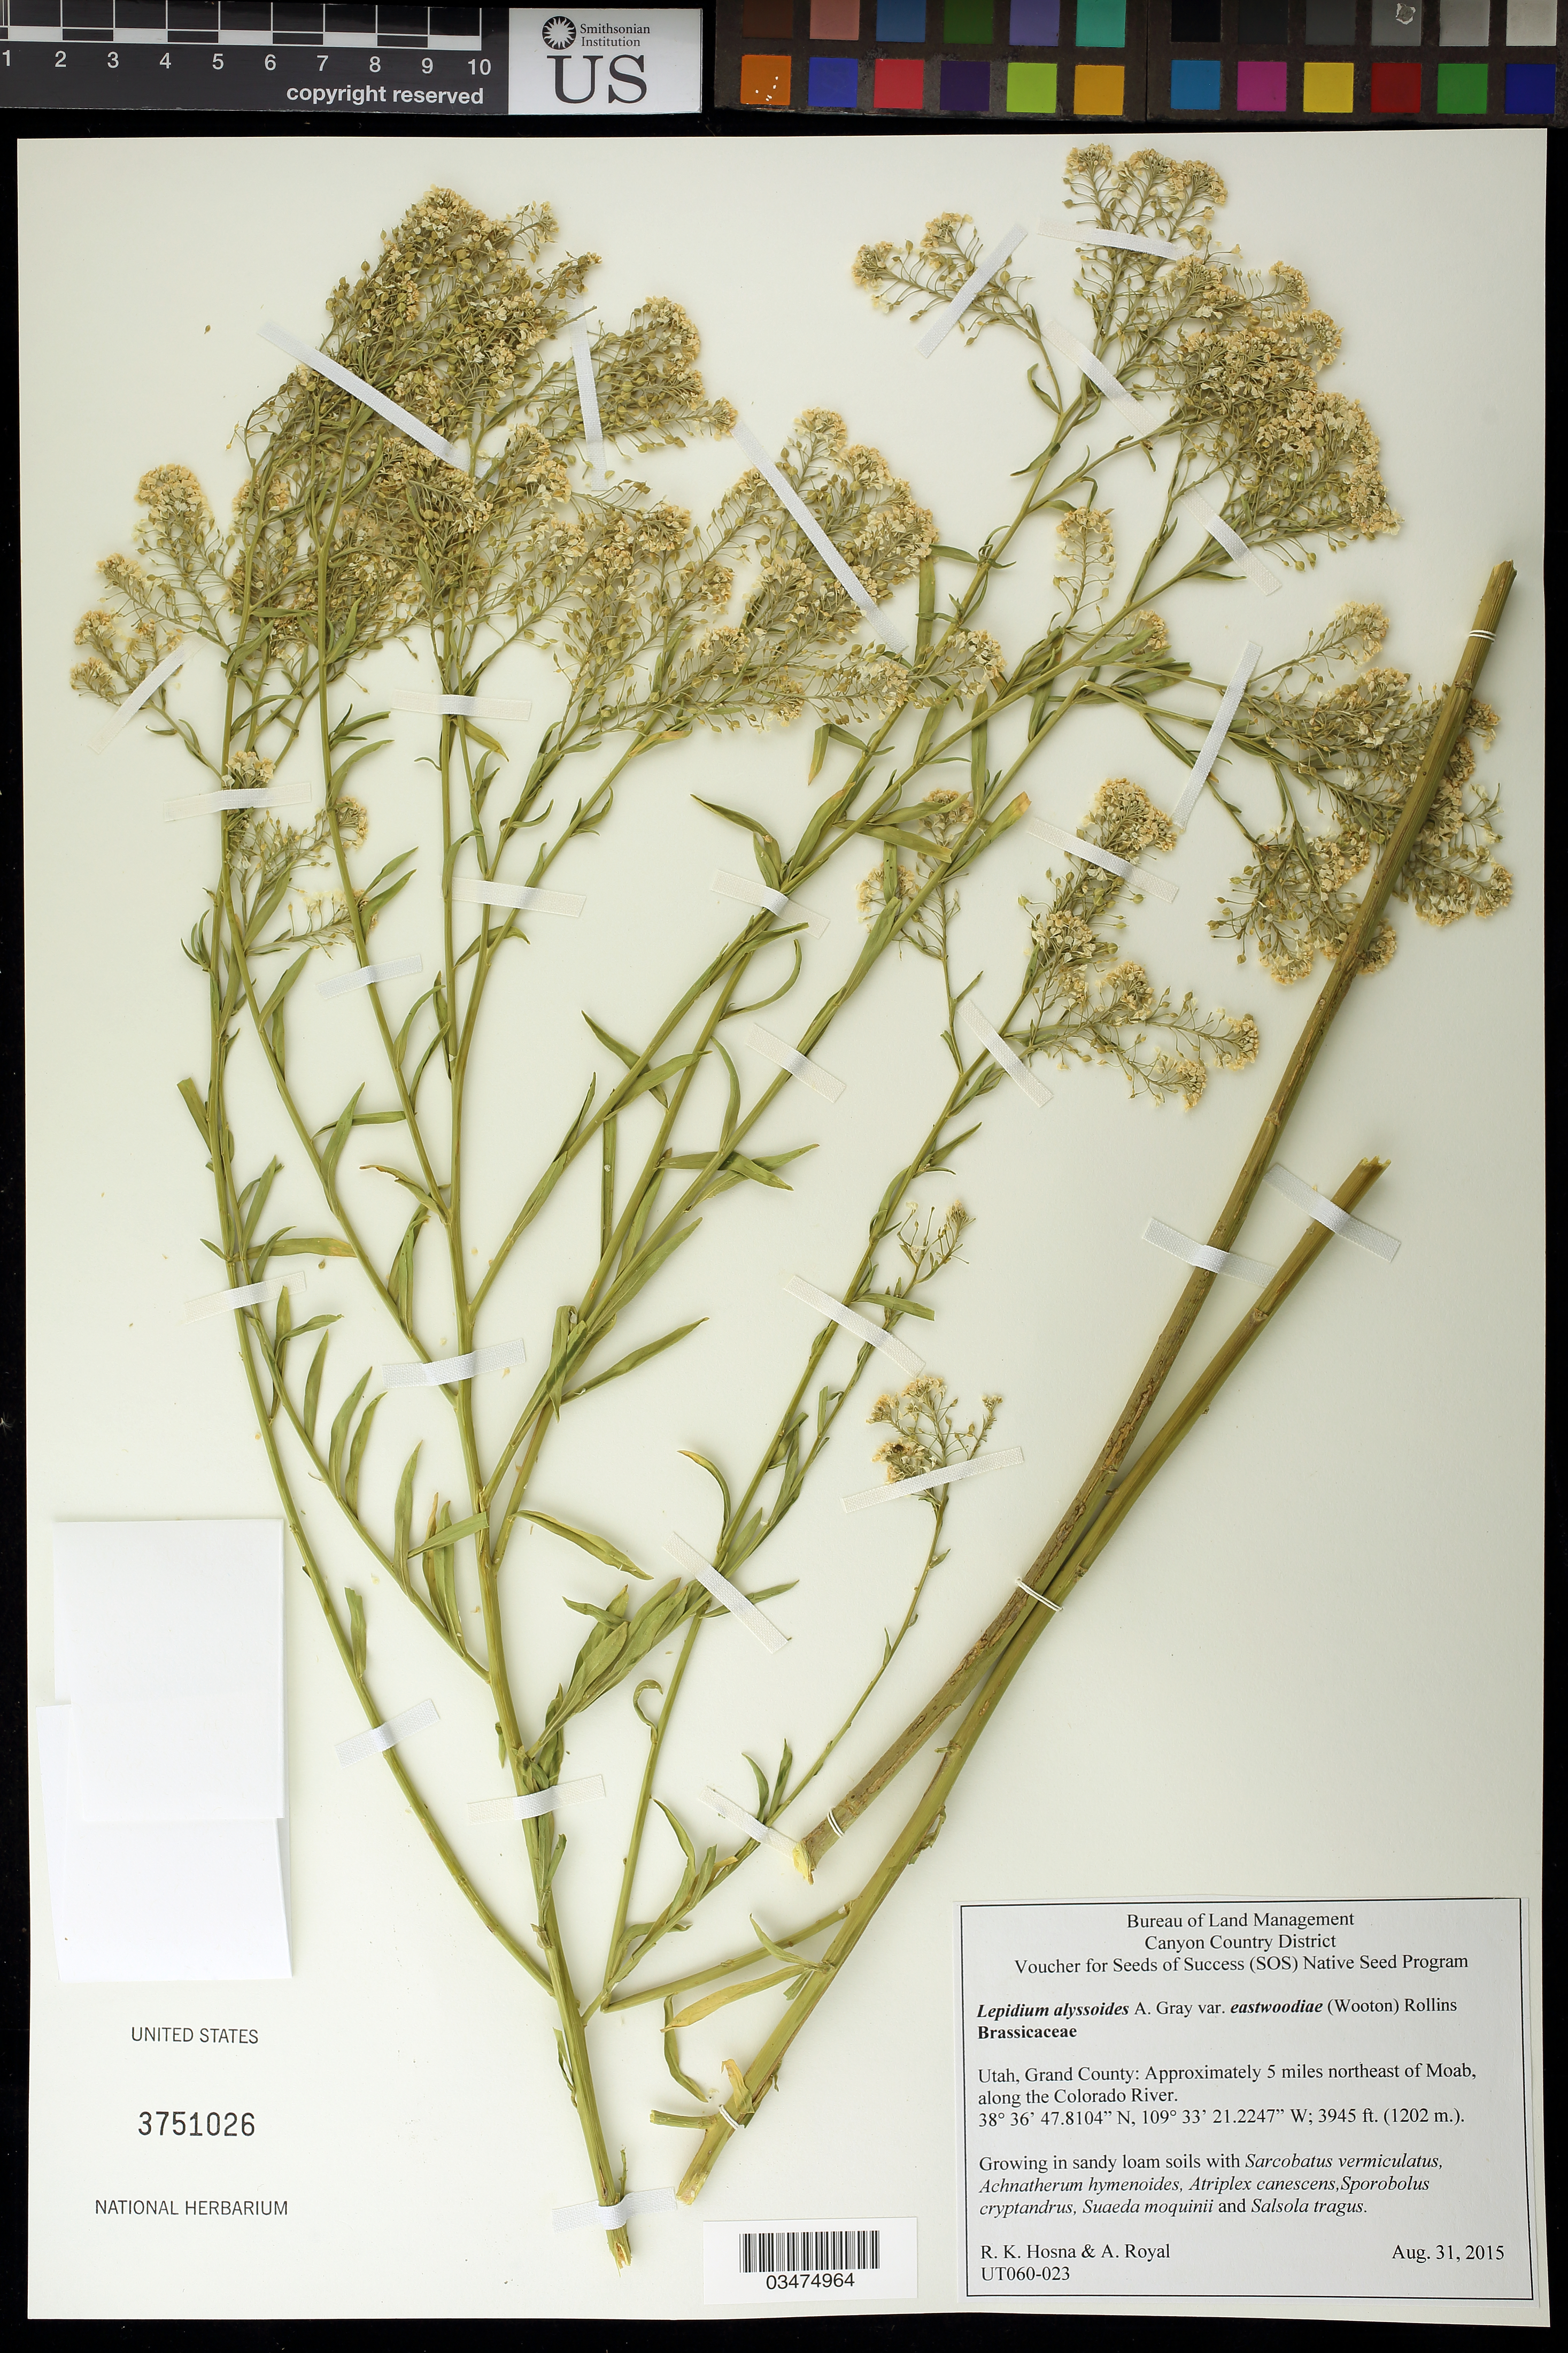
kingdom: Plantae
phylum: Tracheophyta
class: Magnoliopsida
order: Brassicales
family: Brassicaceae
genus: Lepidium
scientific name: Lepidium alyssoides var. eastwoodiae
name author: (Wooton) Rollins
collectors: R. Hosna & A. Royal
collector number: UT060-023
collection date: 2015-08-31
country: United States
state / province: Utah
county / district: Grand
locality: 5 mi. NE of Moab, along the Colorado River.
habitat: Sandy loam soils.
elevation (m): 1202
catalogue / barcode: US 3751026